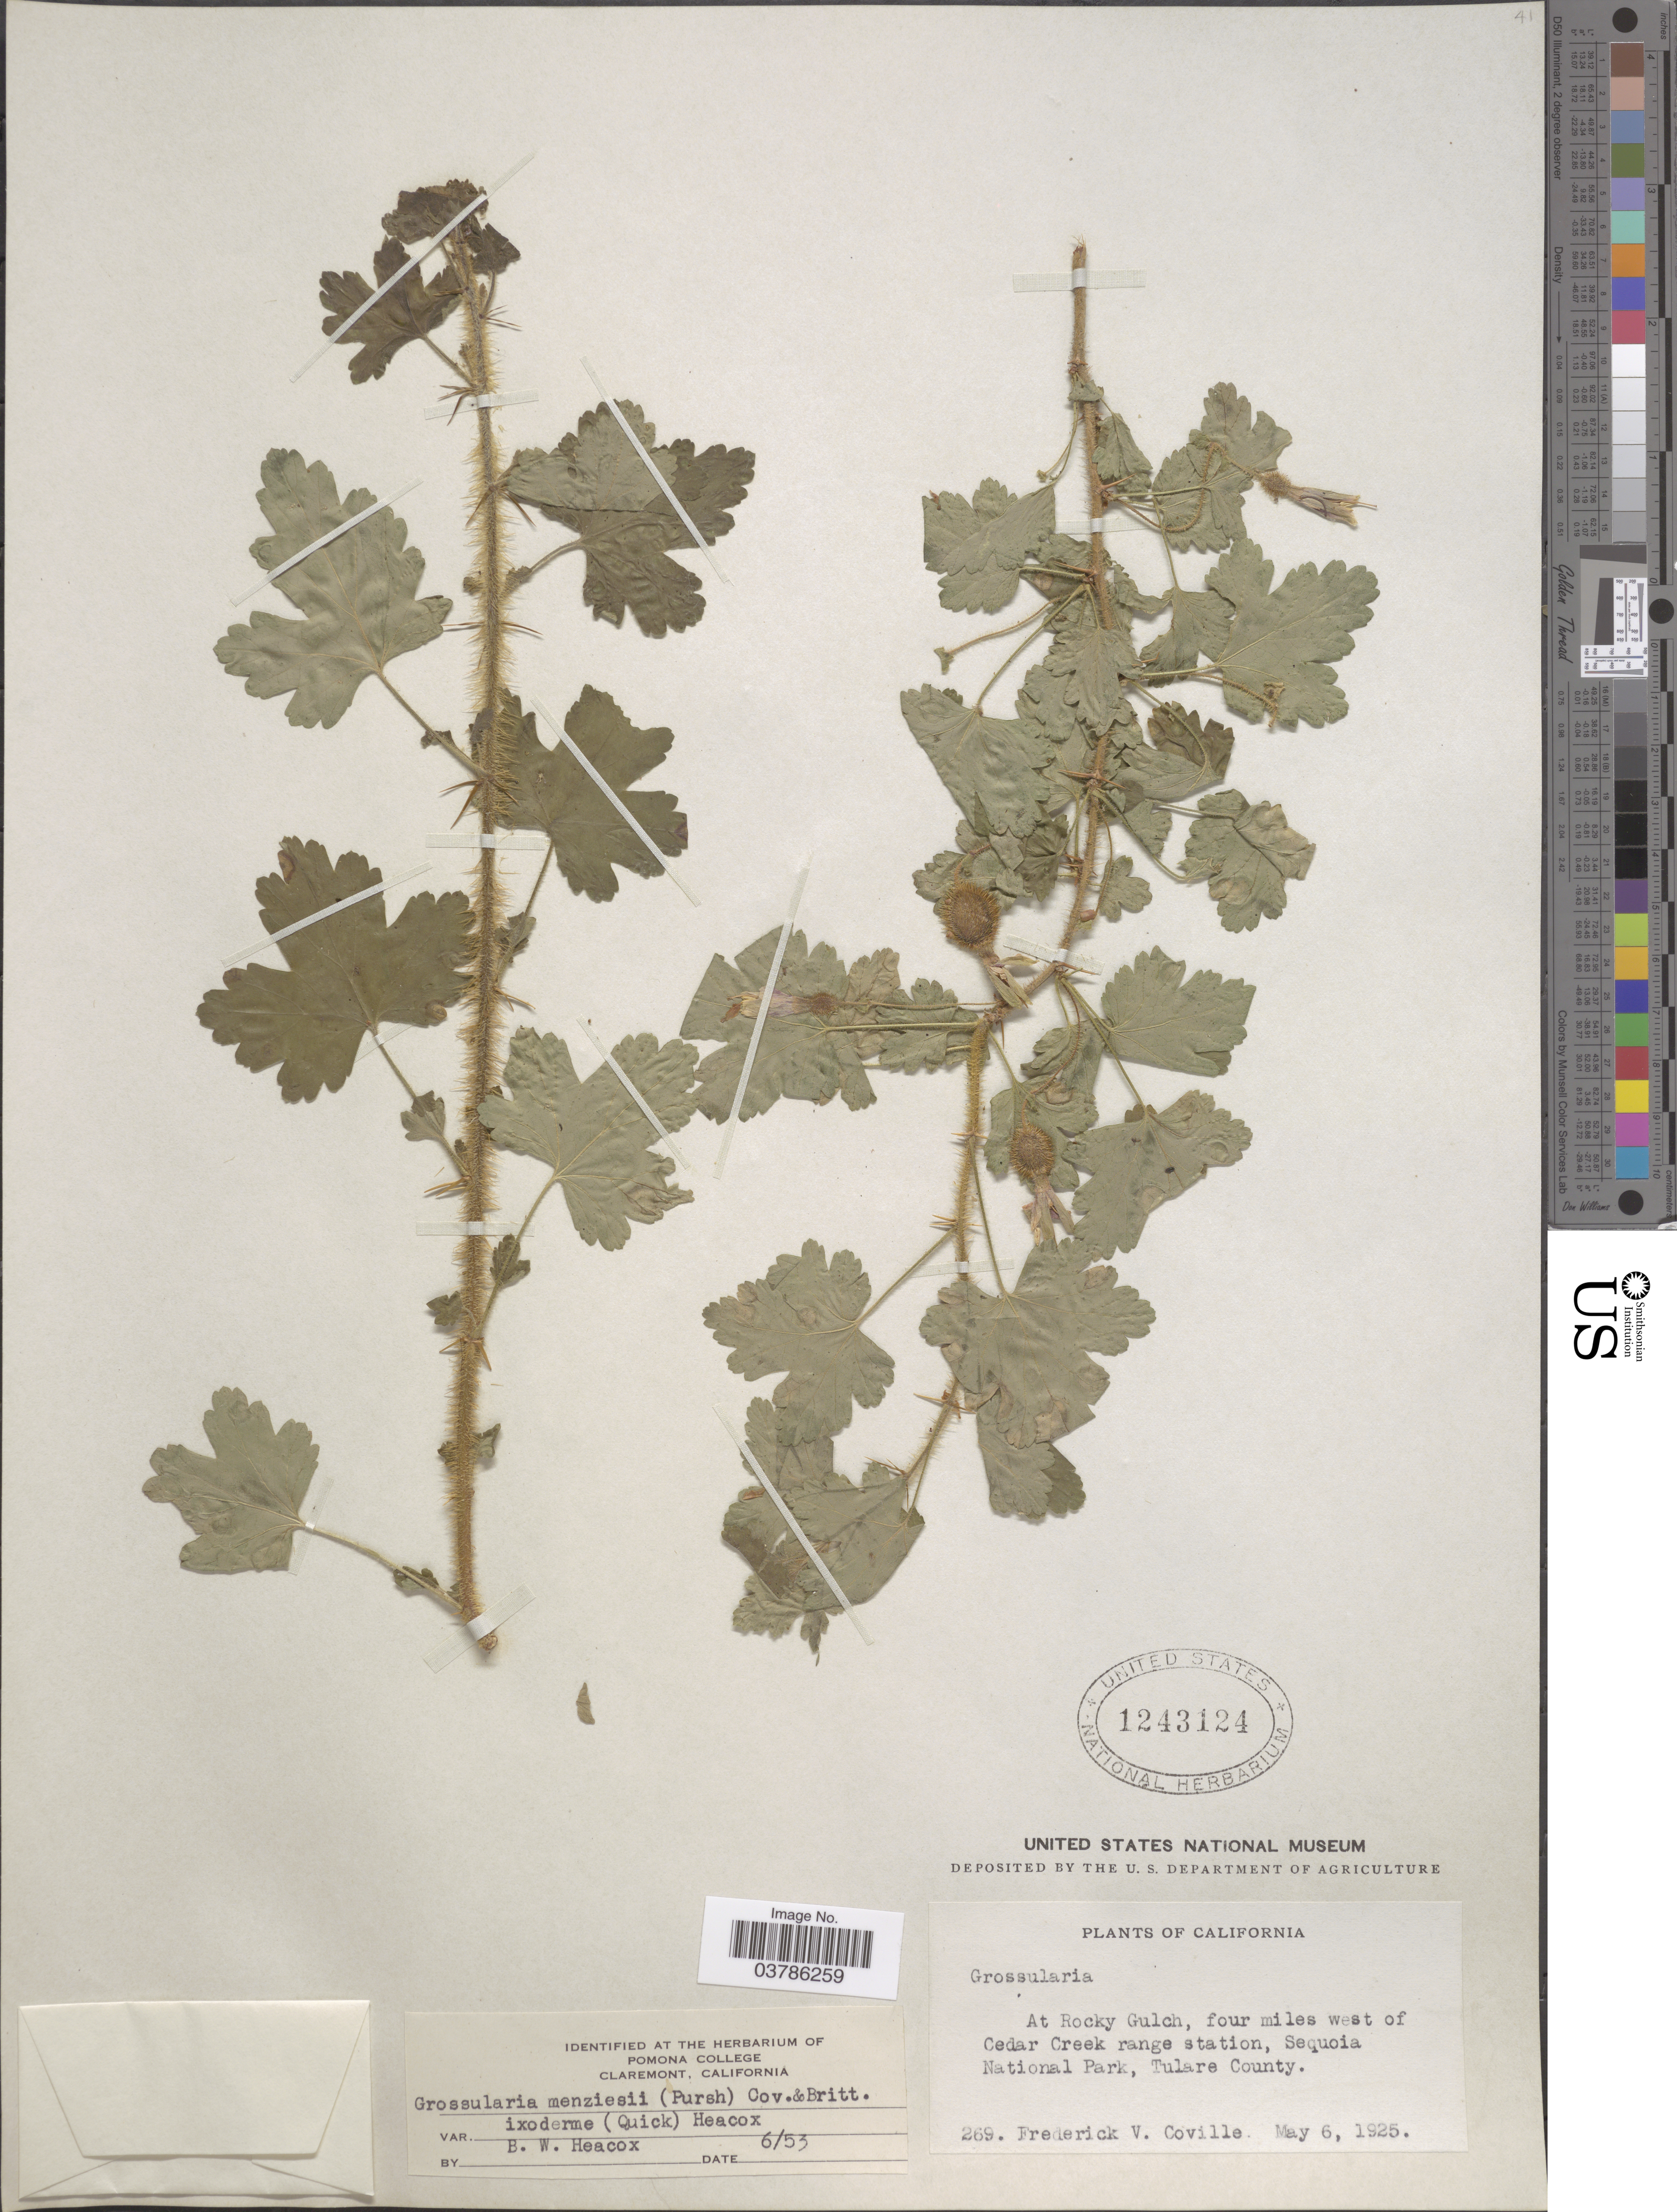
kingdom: Plantae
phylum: Tracheophyta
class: Magnoliopsida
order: Saxifragales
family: Grossulariaceae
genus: Ribes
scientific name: Ribes menziesii var. ixoderme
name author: Quick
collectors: F. V. Coville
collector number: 269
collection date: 1925-05-06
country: United States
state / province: California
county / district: Tulare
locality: At Rocky Gulch, four miles west of Cedar Creek range station, Sequoia National Park, Tulare County.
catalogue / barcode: US 1243124